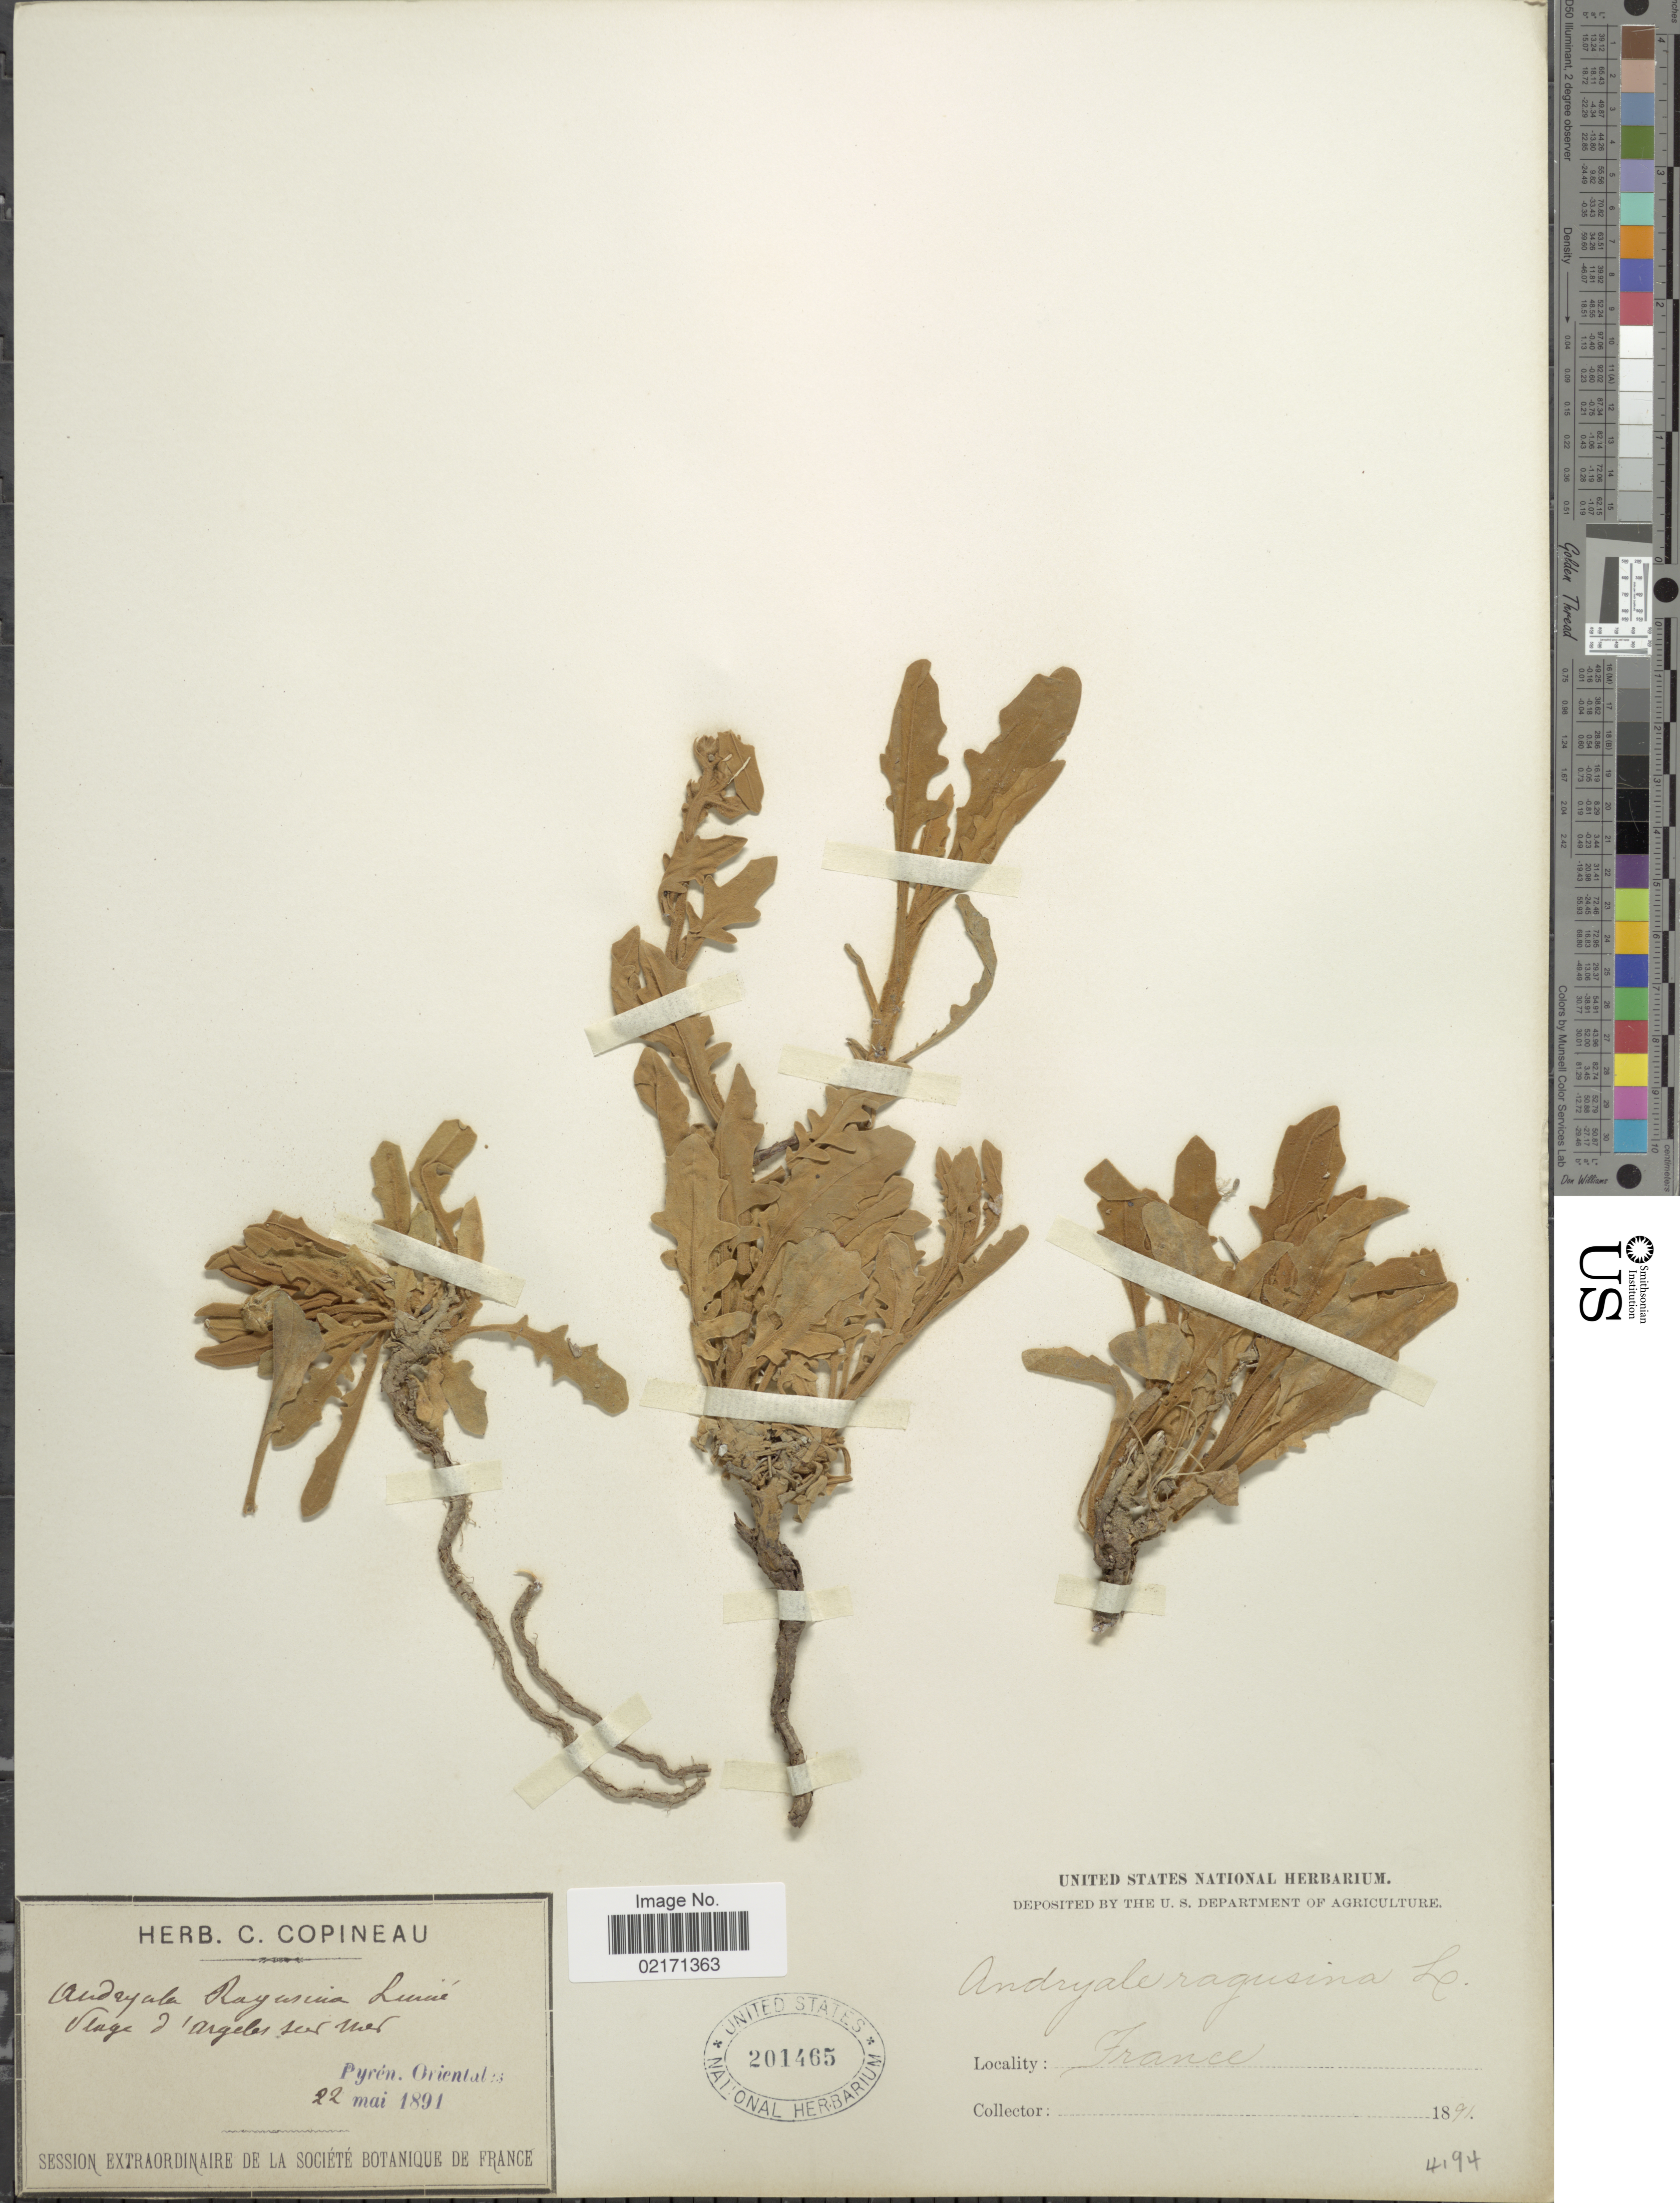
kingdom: Plantae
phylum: Tracheophyta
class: Magnoliopsida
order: Asterales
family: Asteraceae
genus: Andryala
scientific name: Andryala ragusina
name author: L.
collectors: ex herb. C. Copineau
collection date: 1891-05-22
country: France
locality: Vlage d'Argeles dur med. Pyren. Oriental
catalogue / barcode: US 201465